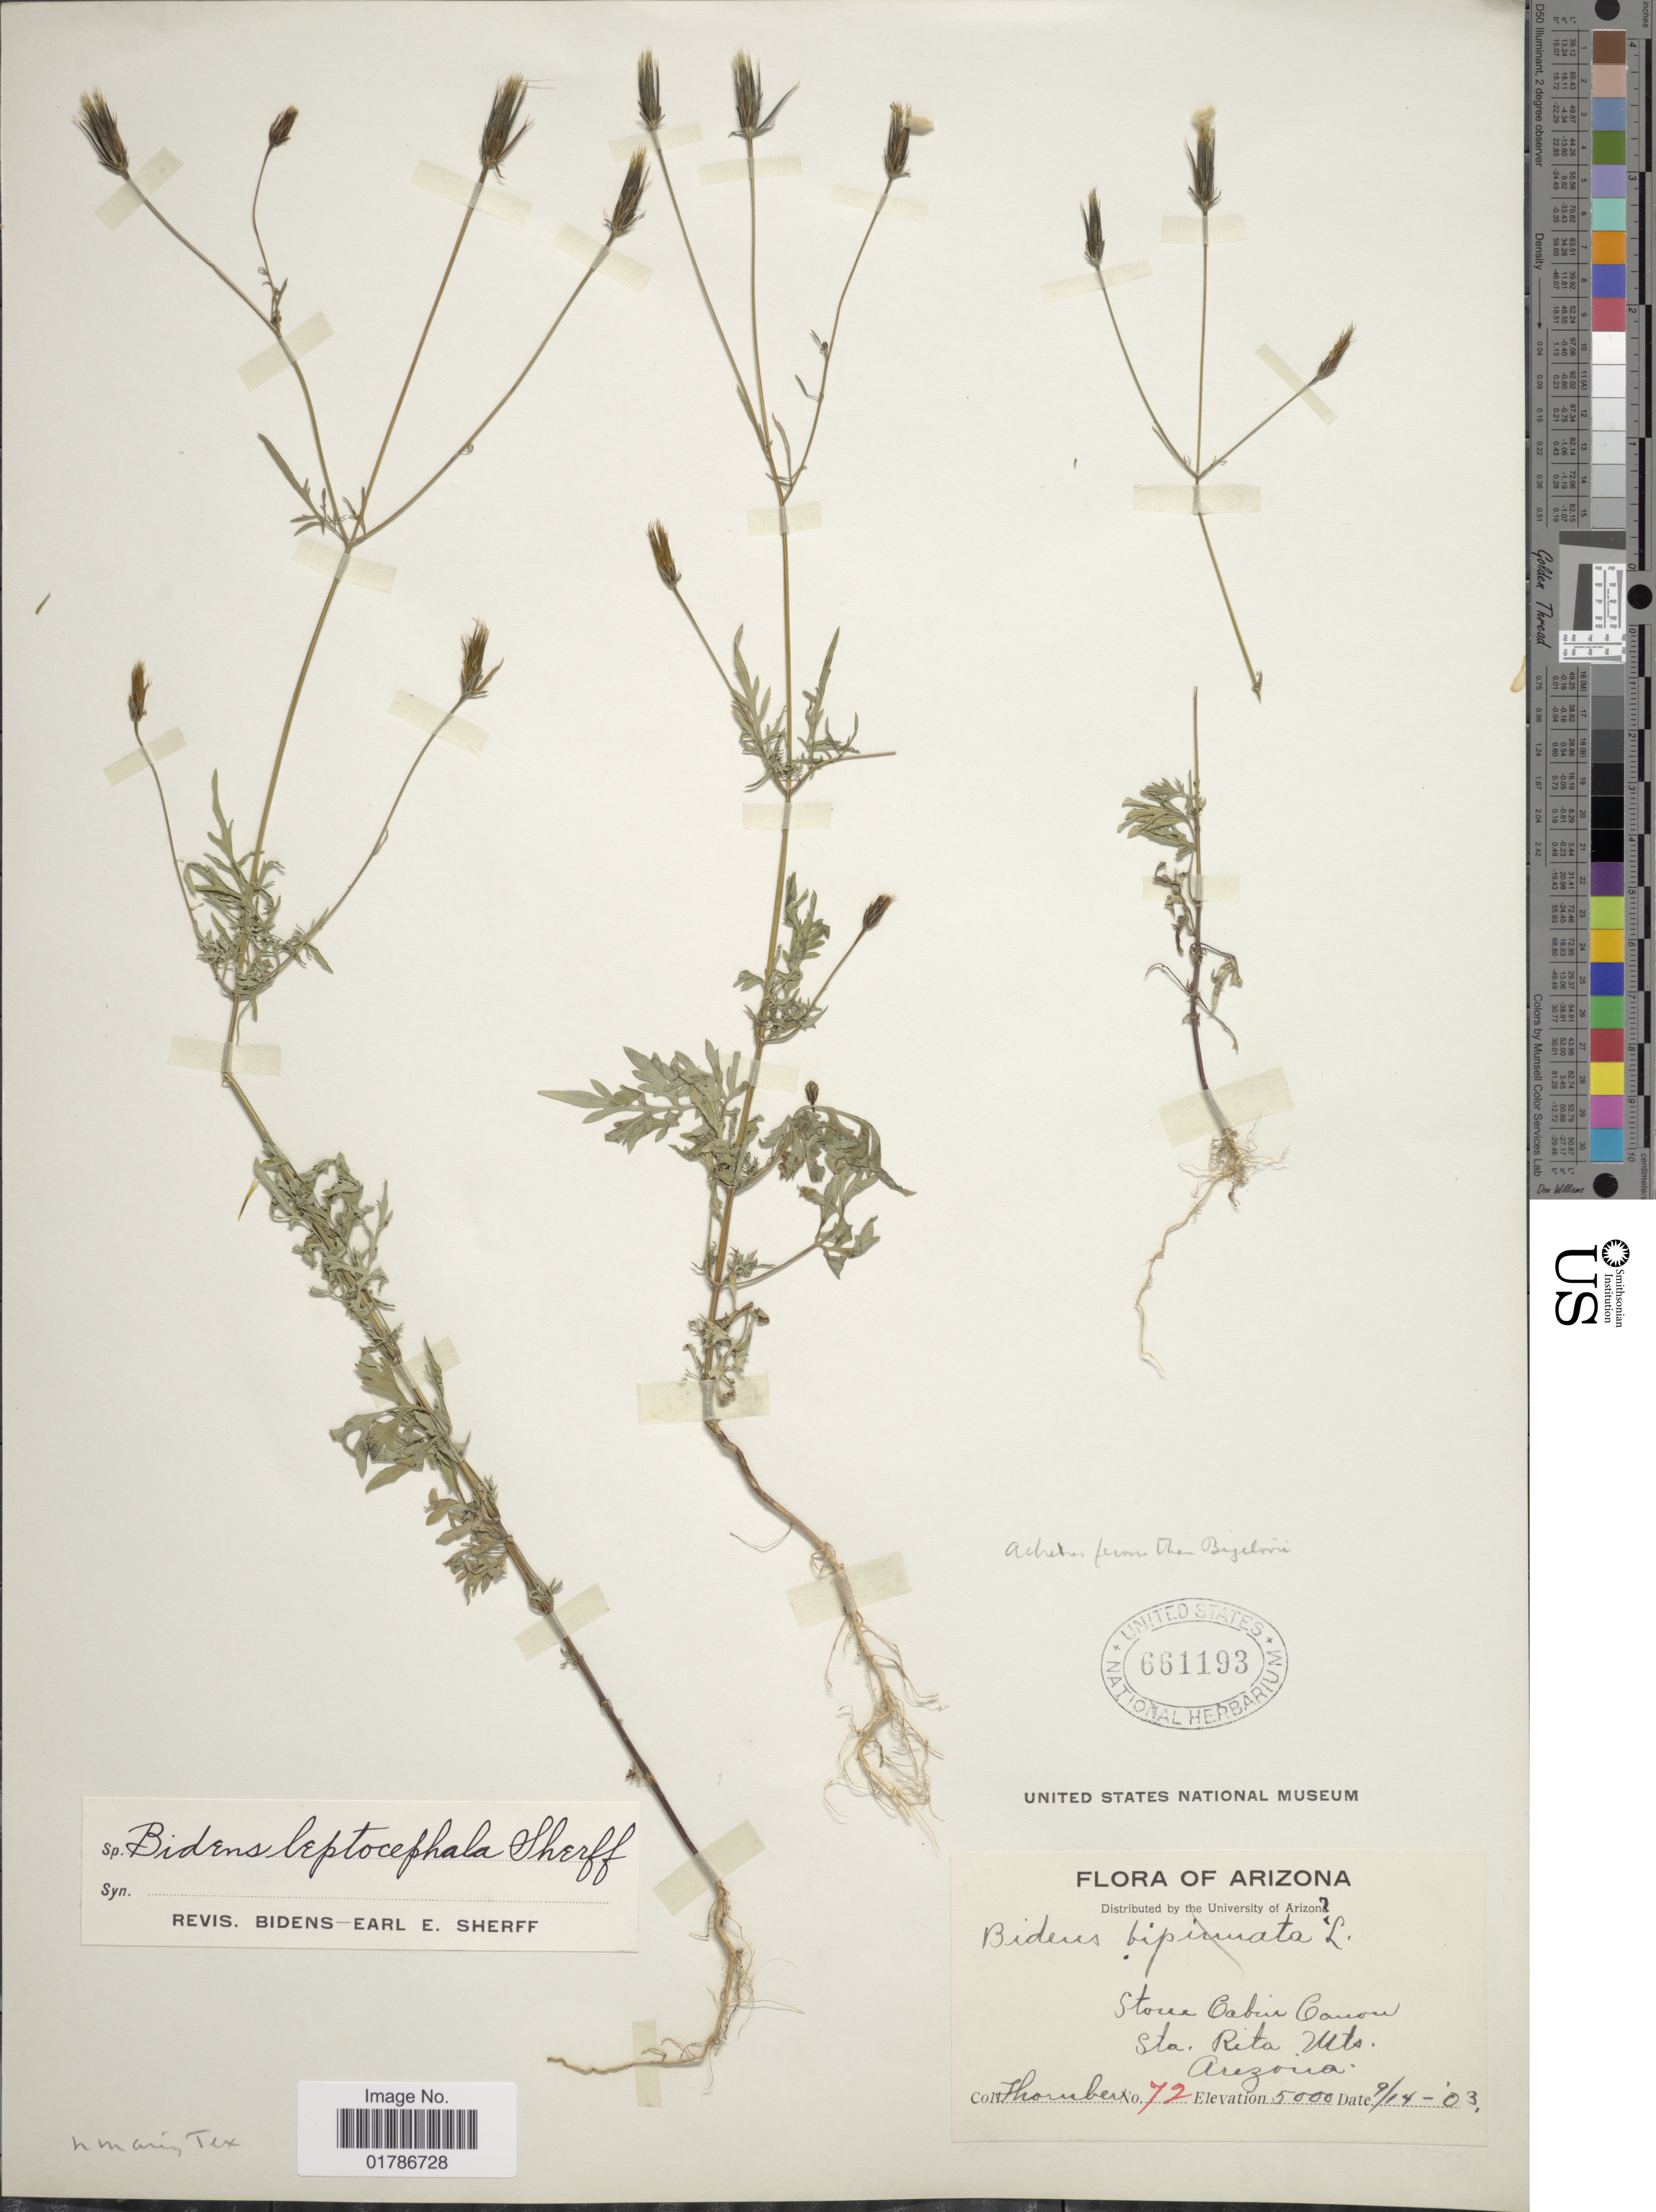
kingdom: Plantae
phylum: Tracheophyta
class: Magnoliopsida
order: Asterales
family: Asteraceae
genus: Bidens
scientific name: Bidens leptocephala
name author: Sherff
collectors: J. Thornber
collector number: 72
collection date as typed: Transcribed d/m/y: 14/9/3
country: United States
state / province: Arizona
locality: Stone Cabin Canon, Sta. Rita mts.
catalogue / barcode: US 661193